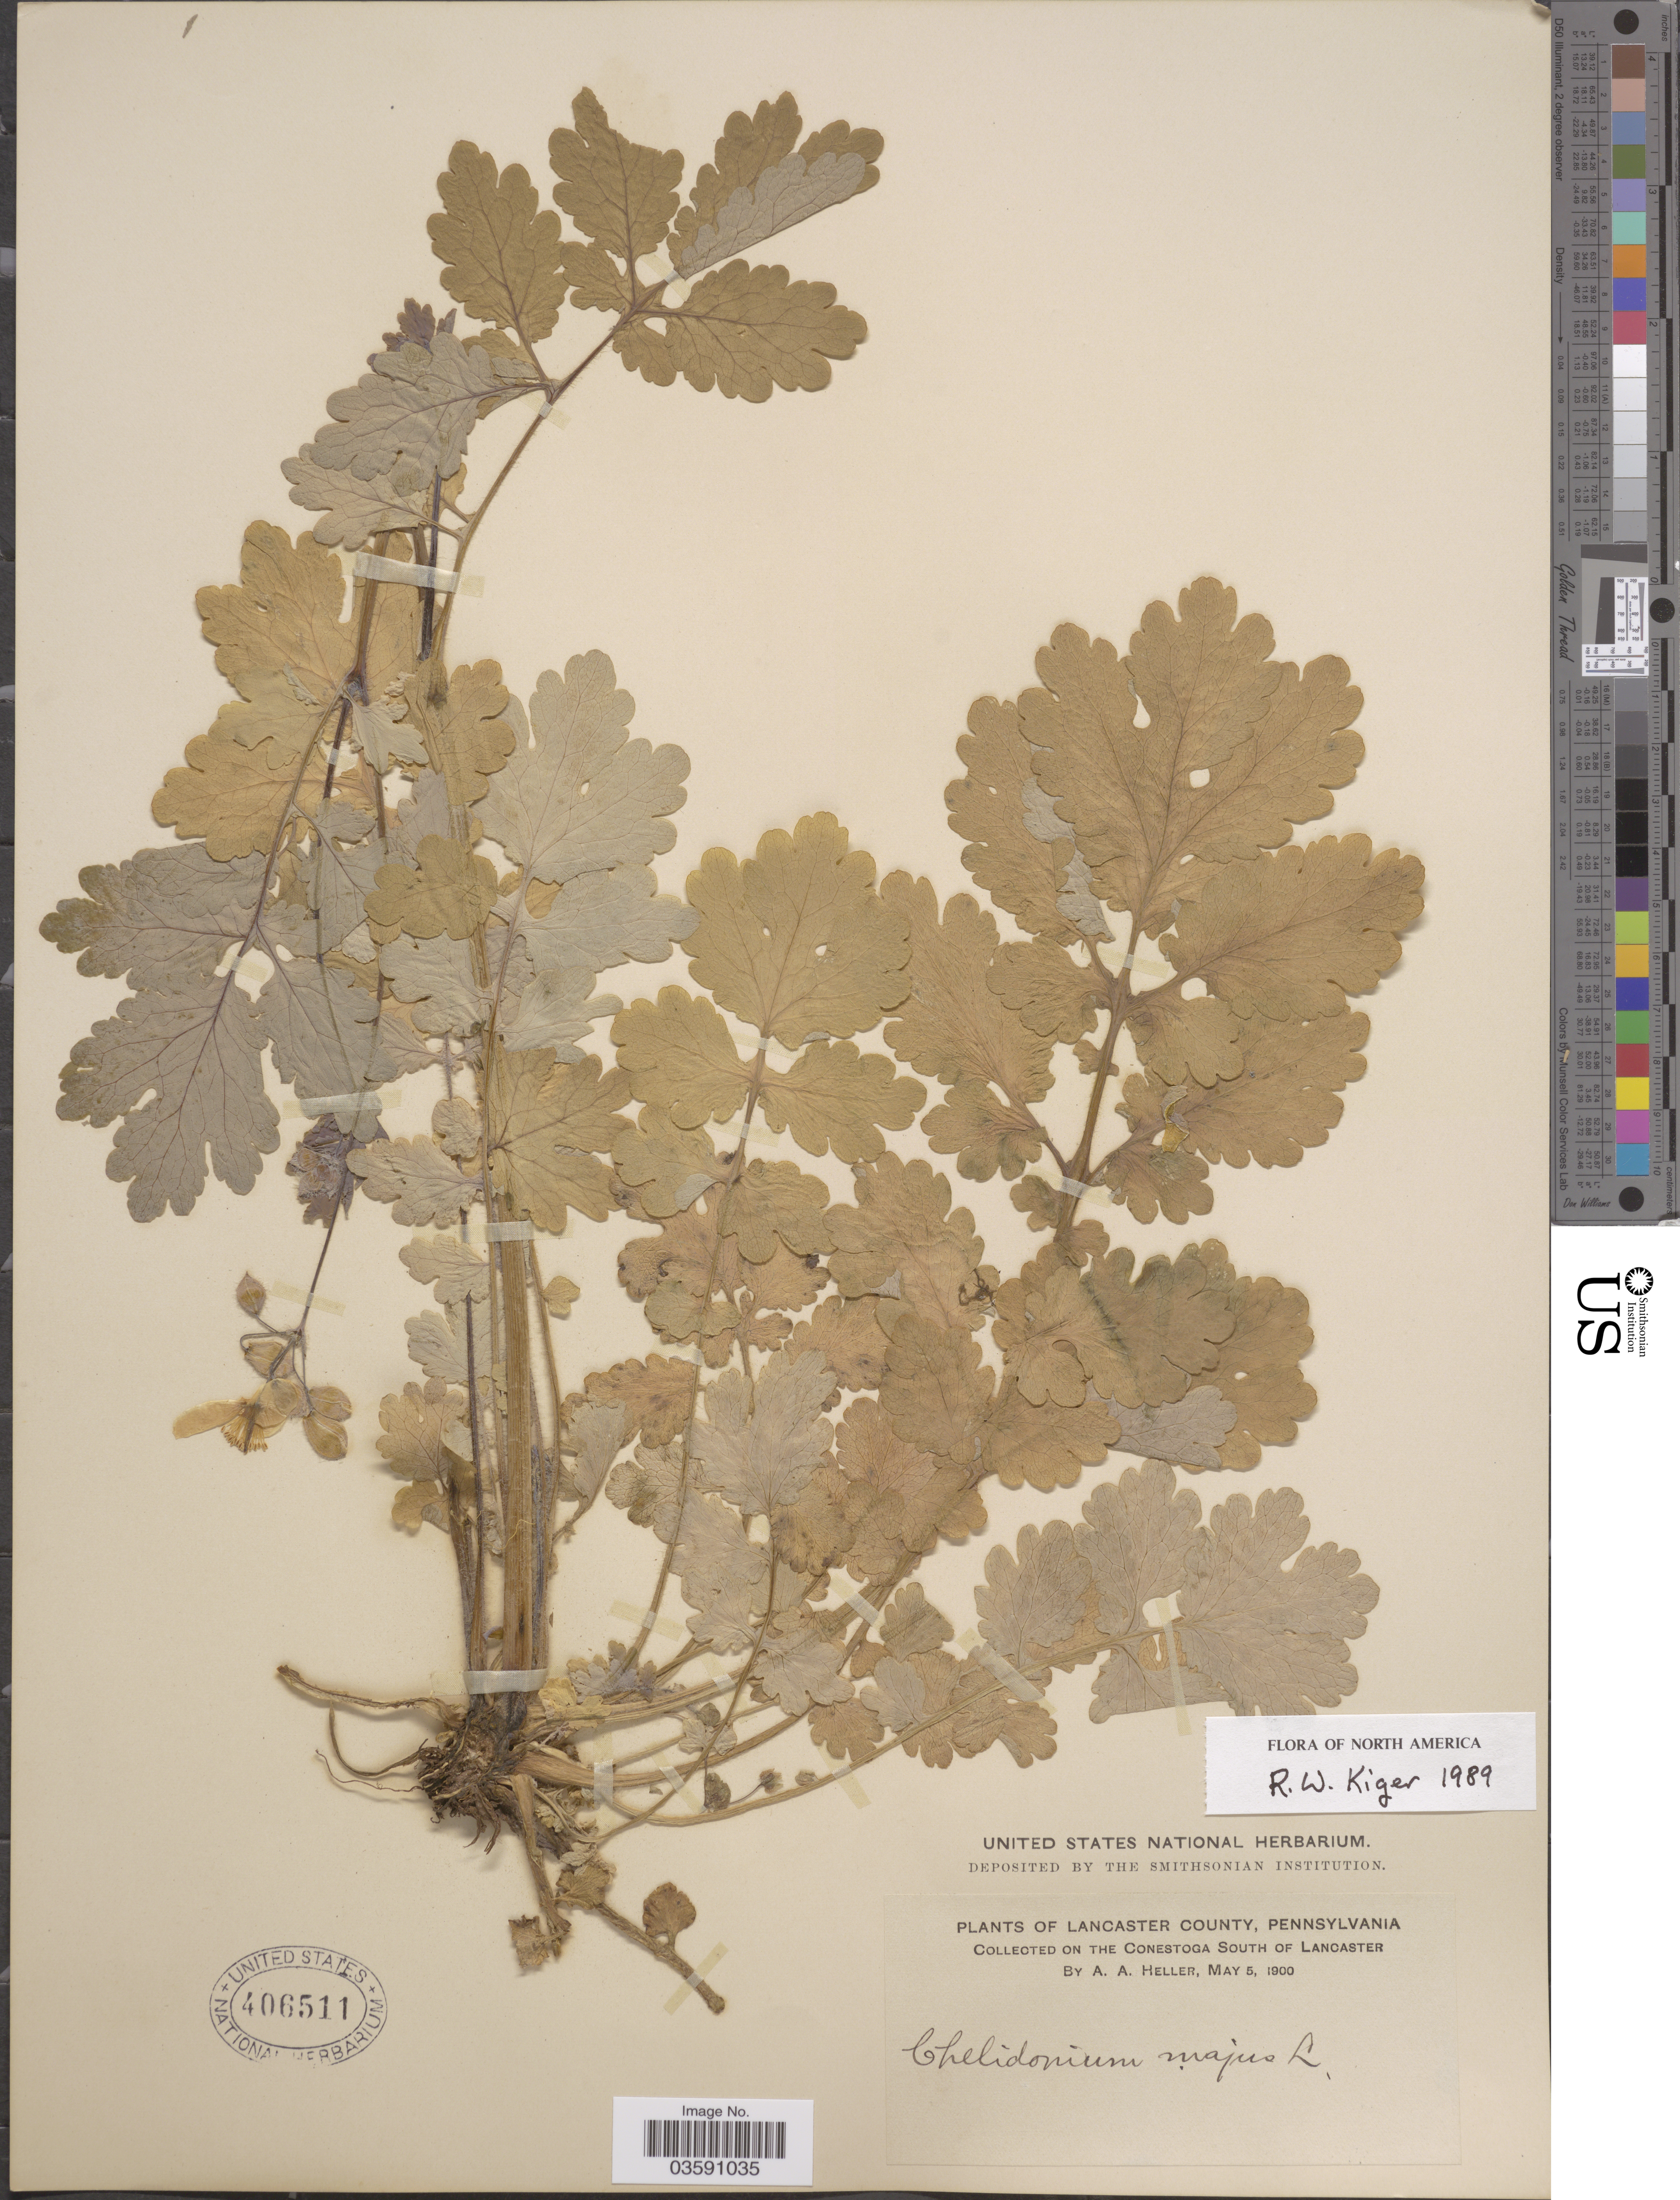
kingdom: Plantae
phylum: Tracheophyta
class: Magnoliopsida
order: Ranunculales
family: Papaveraceae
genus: Chelidonium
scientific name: Chelidonium majus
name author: L.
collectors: A. A. Heller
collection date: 1900-05-05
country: United States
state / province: Pennsylvania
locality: Lancaster County. On the Conestoga South of Lancaster.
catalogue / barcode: US 406511